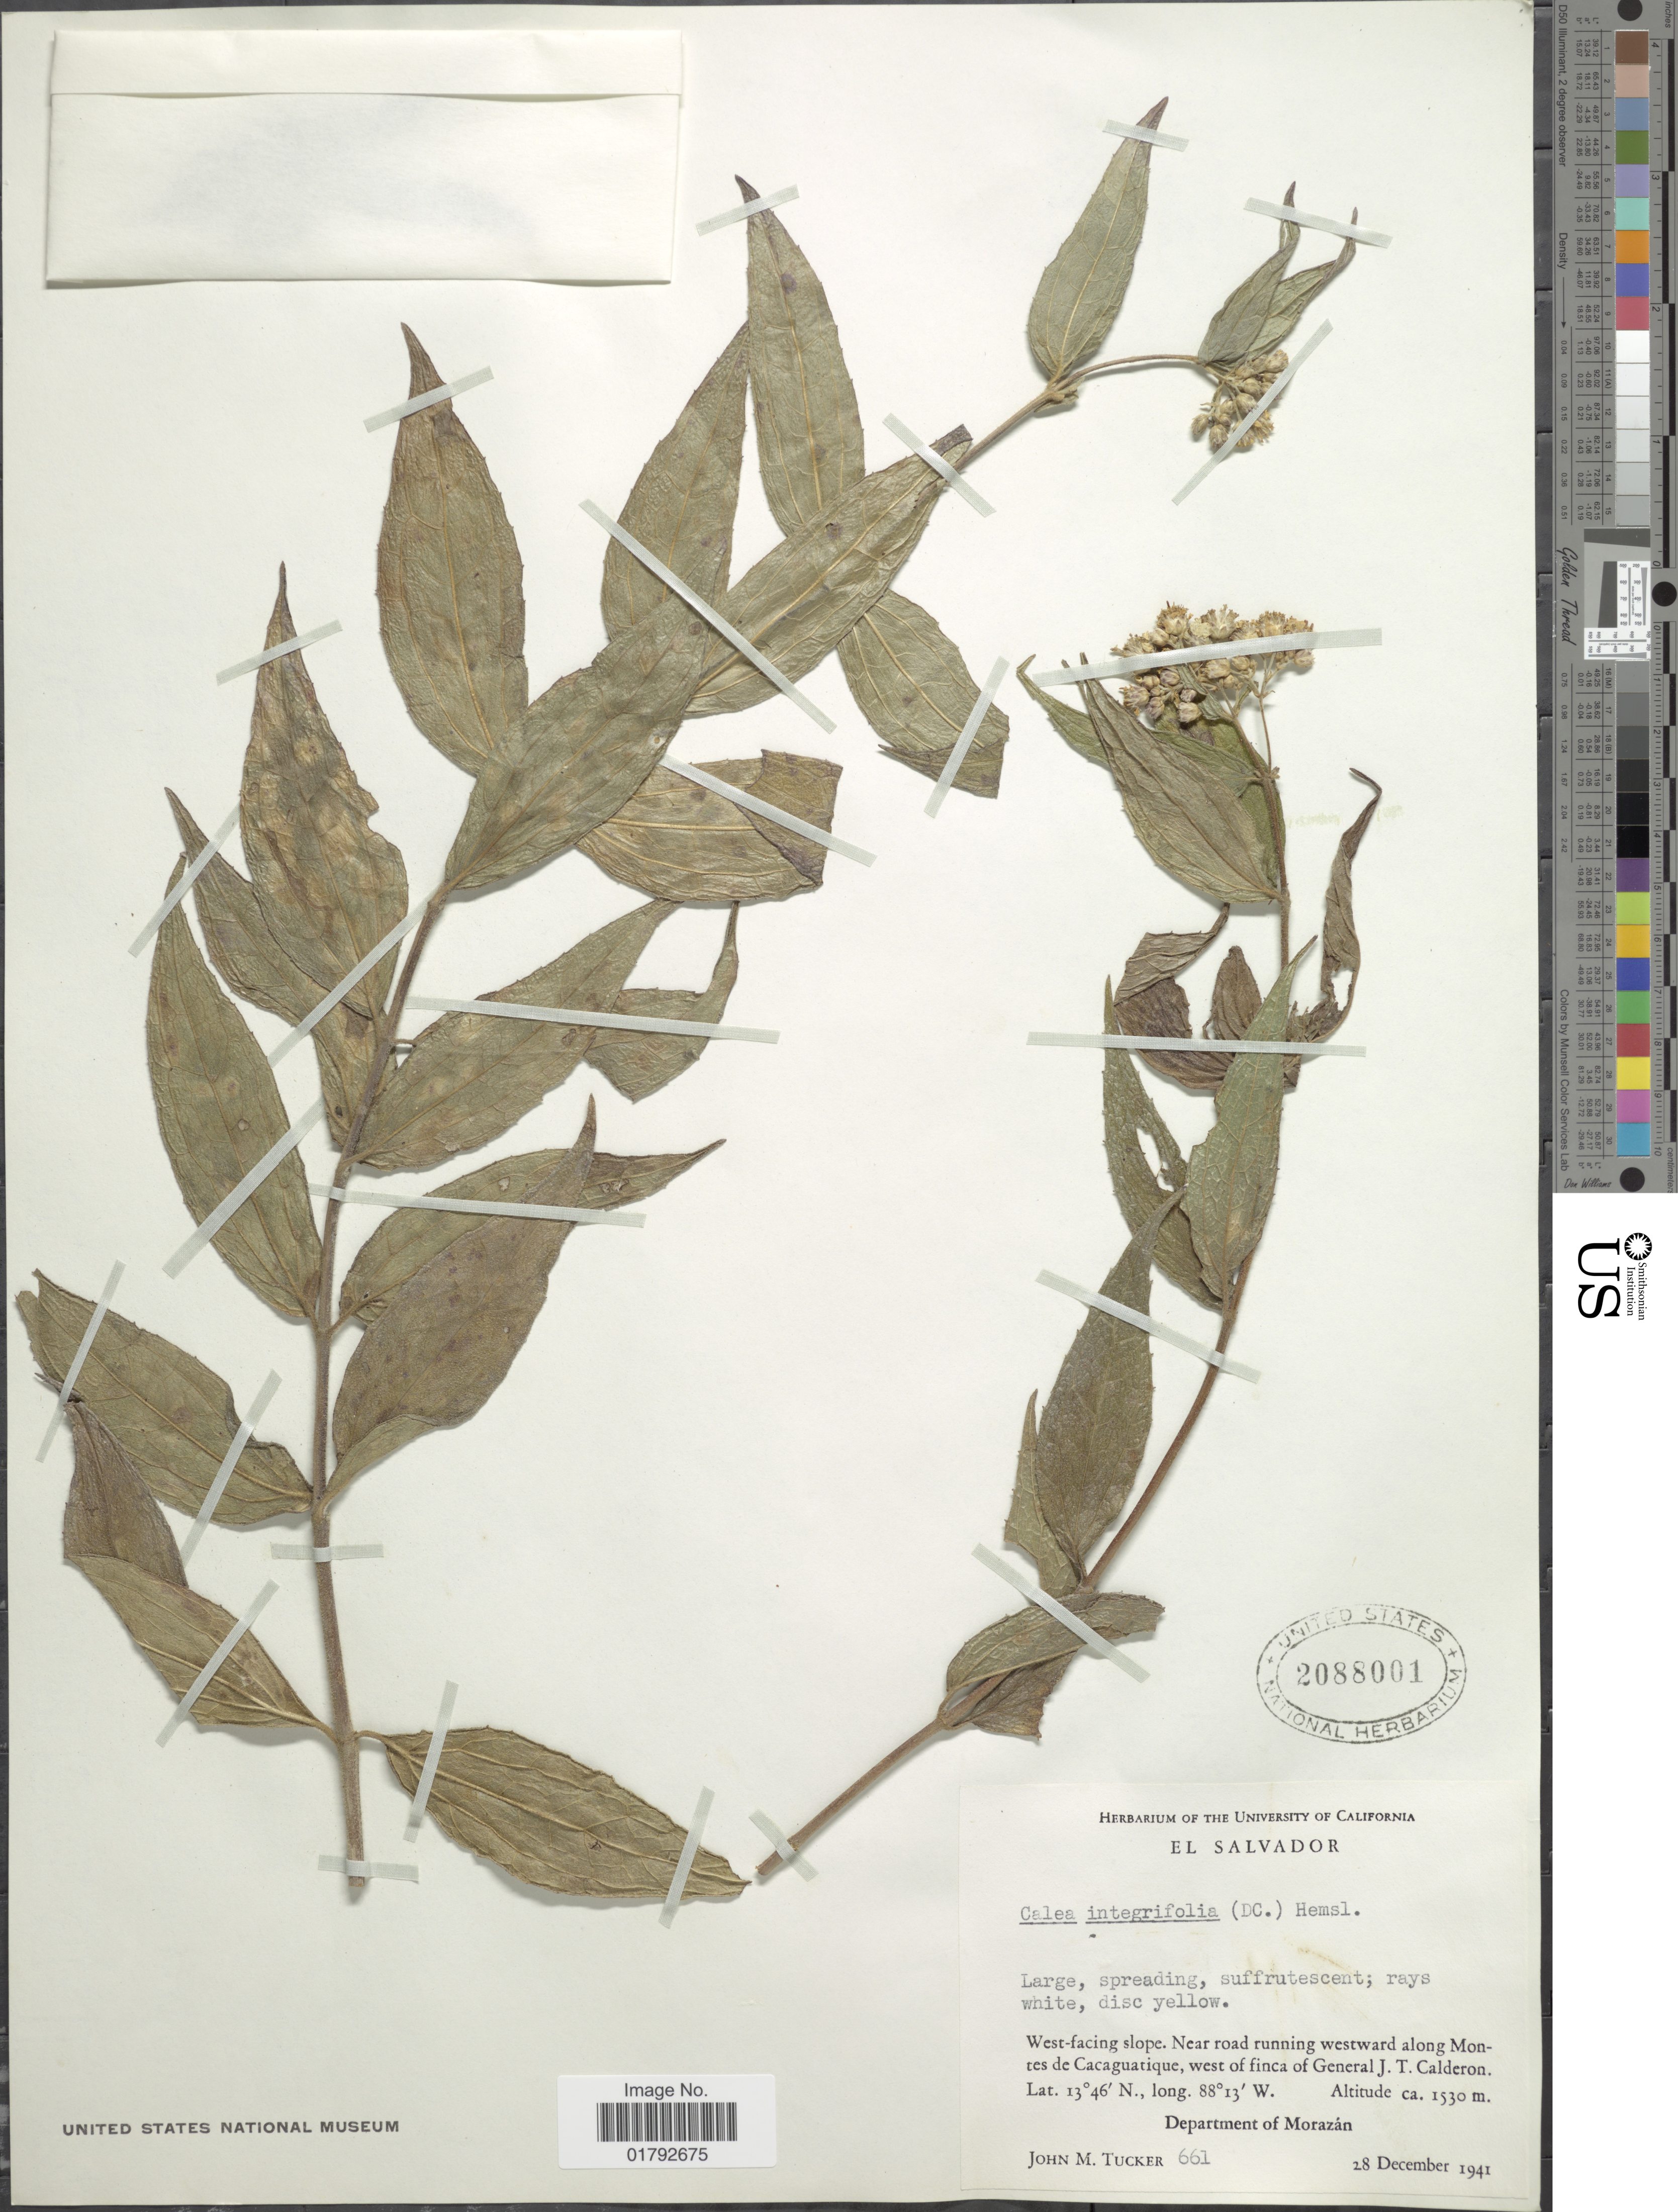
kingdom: Plantae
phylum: Tracheophyta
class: Magnoliopsida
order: Asterales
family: Asteraceae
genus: Alloispermum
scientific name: Alloispermum integrifolium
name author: (DC.) H. Rob.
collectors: J. M. Tucker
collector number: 661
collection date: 1941-12-28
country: El Salvador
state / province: Morazan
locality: West facing-slope. Near road running westward along Montes de Cacaguatique, west of finca of General J. T. Calderon.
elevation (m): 1530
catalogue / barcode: US 2088001